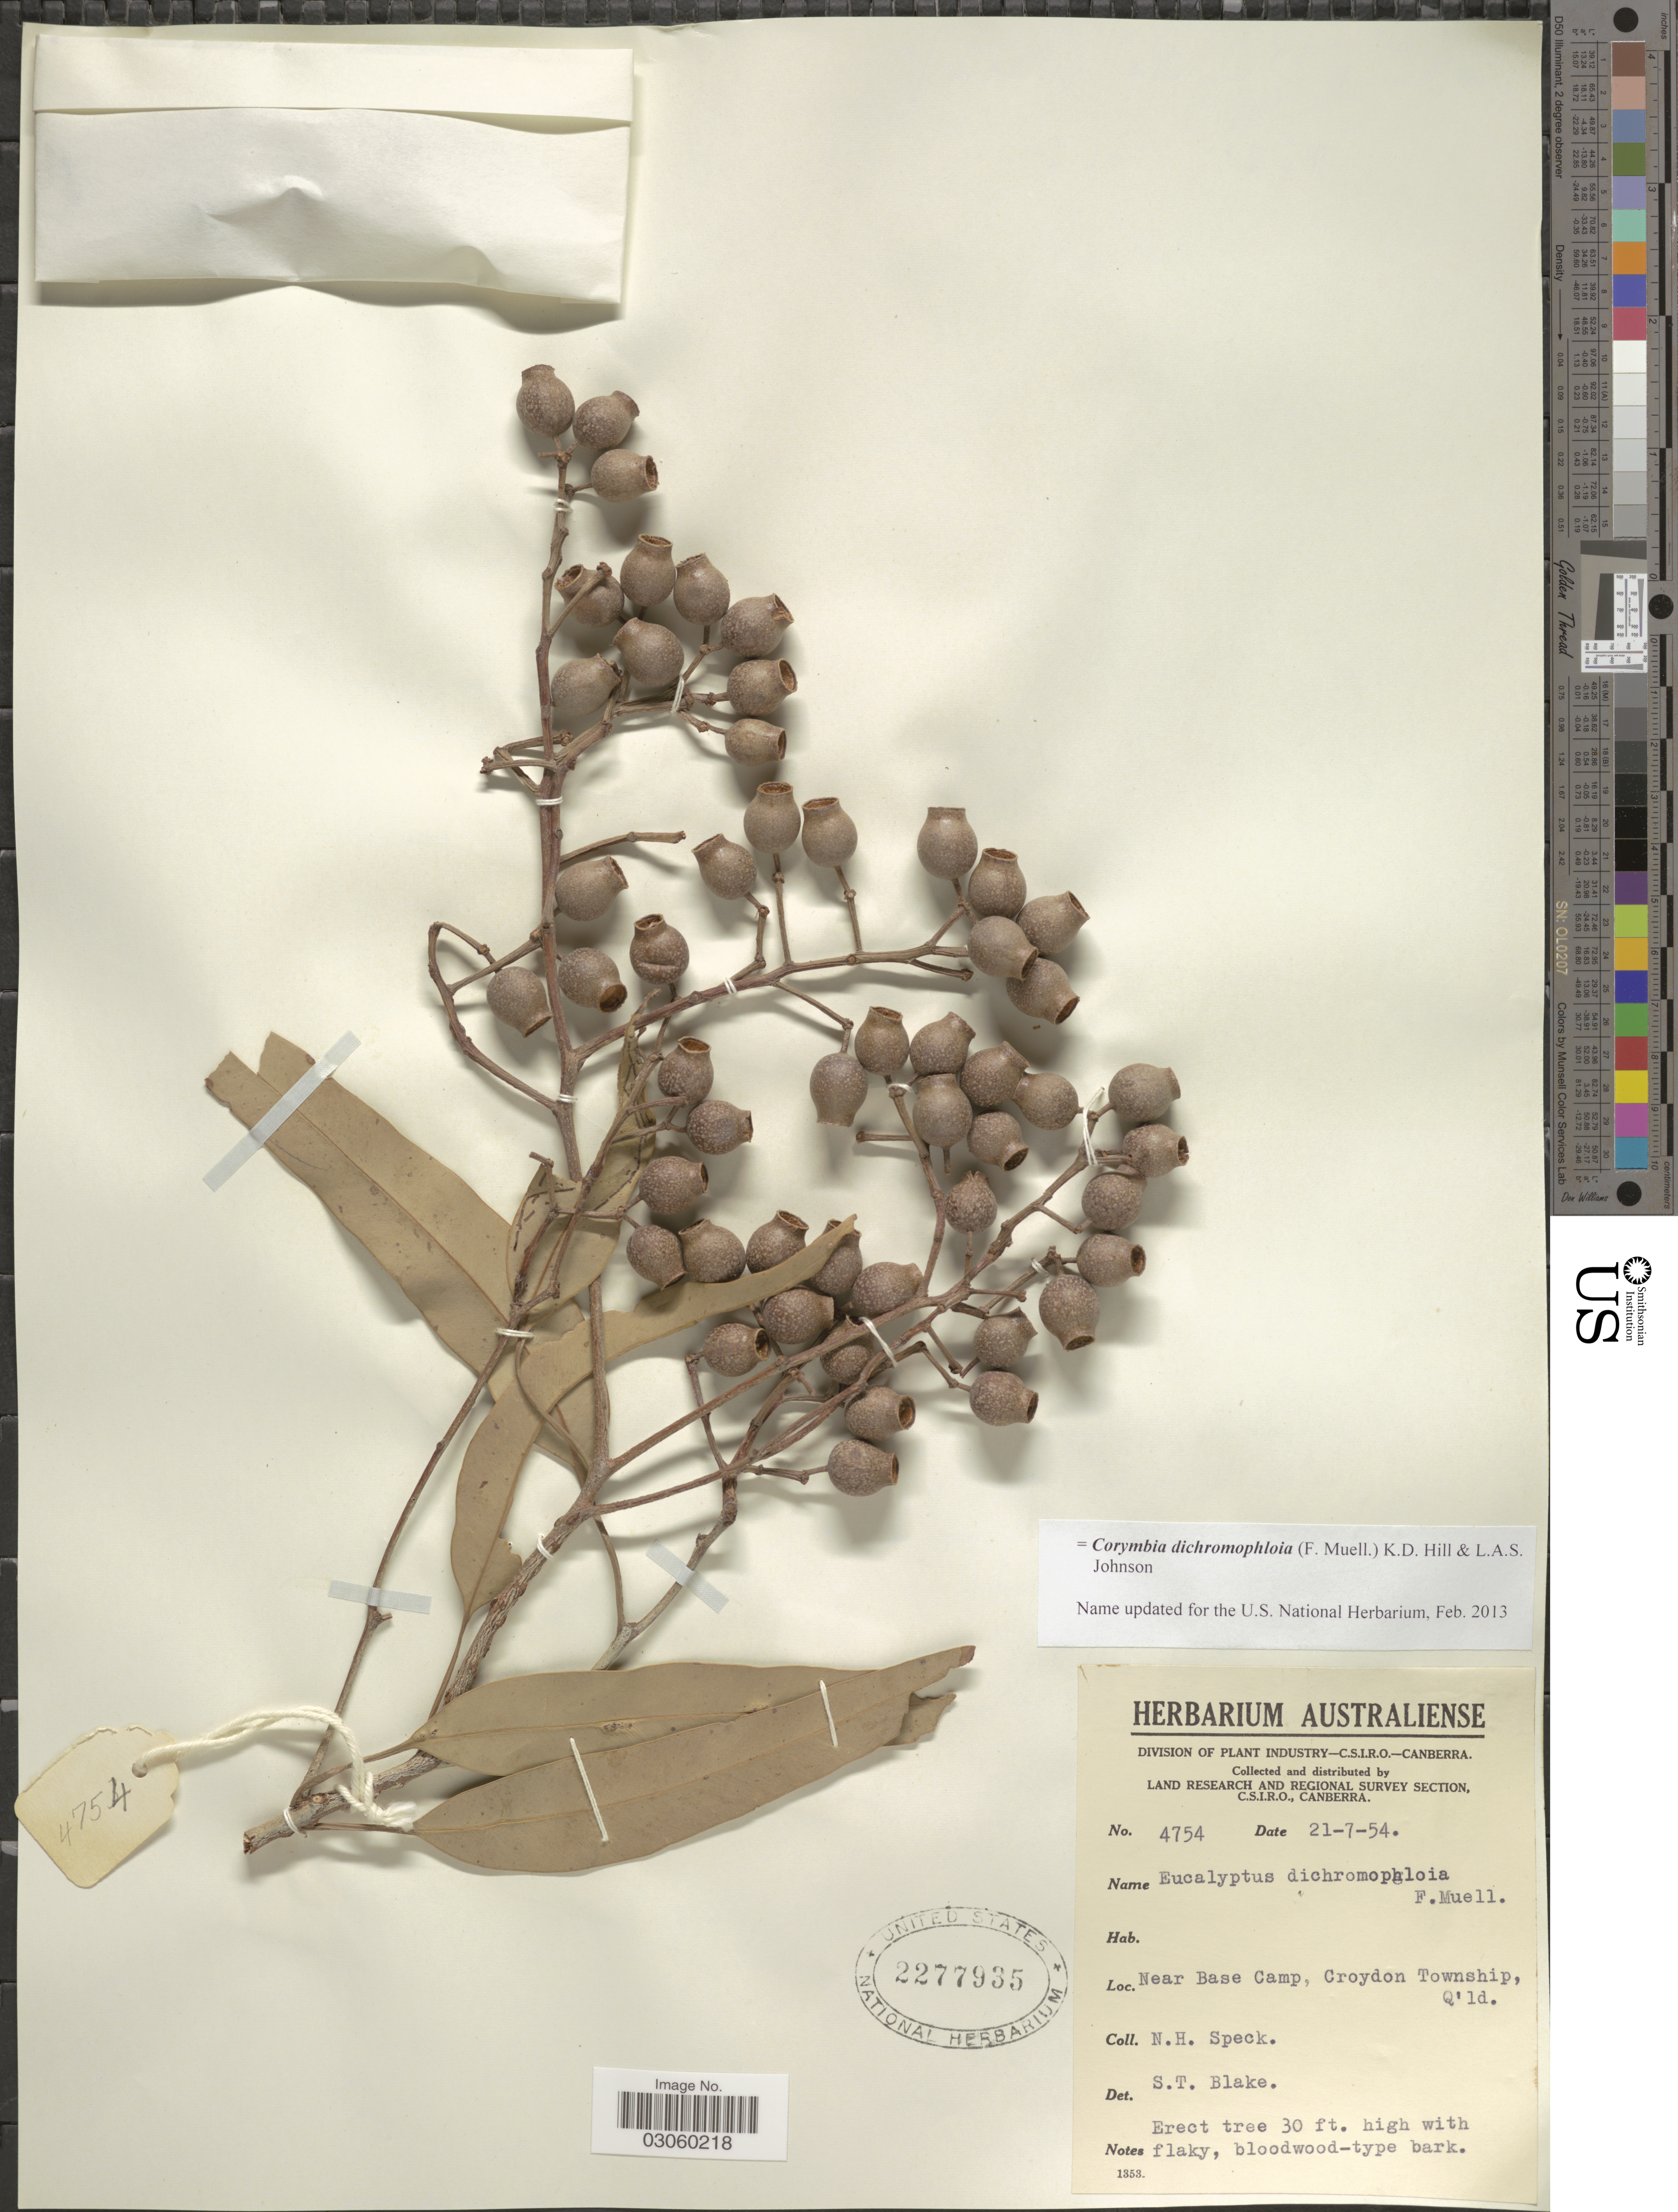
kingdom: Plantae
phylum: Tracheophyta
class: Magnoliopsida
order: Myrtales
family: Myrtaceae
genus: Corymbia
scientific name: Corymbia dichromophloia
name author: (F. Muell.) K.D. Hill & L.A.S. Johnson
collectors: N. Speck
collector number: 4754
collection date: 1954-07-21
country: Australia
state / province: Queensland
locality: Near Base Camp, Croydon Township, Q'ld.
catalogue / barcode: US 2277935